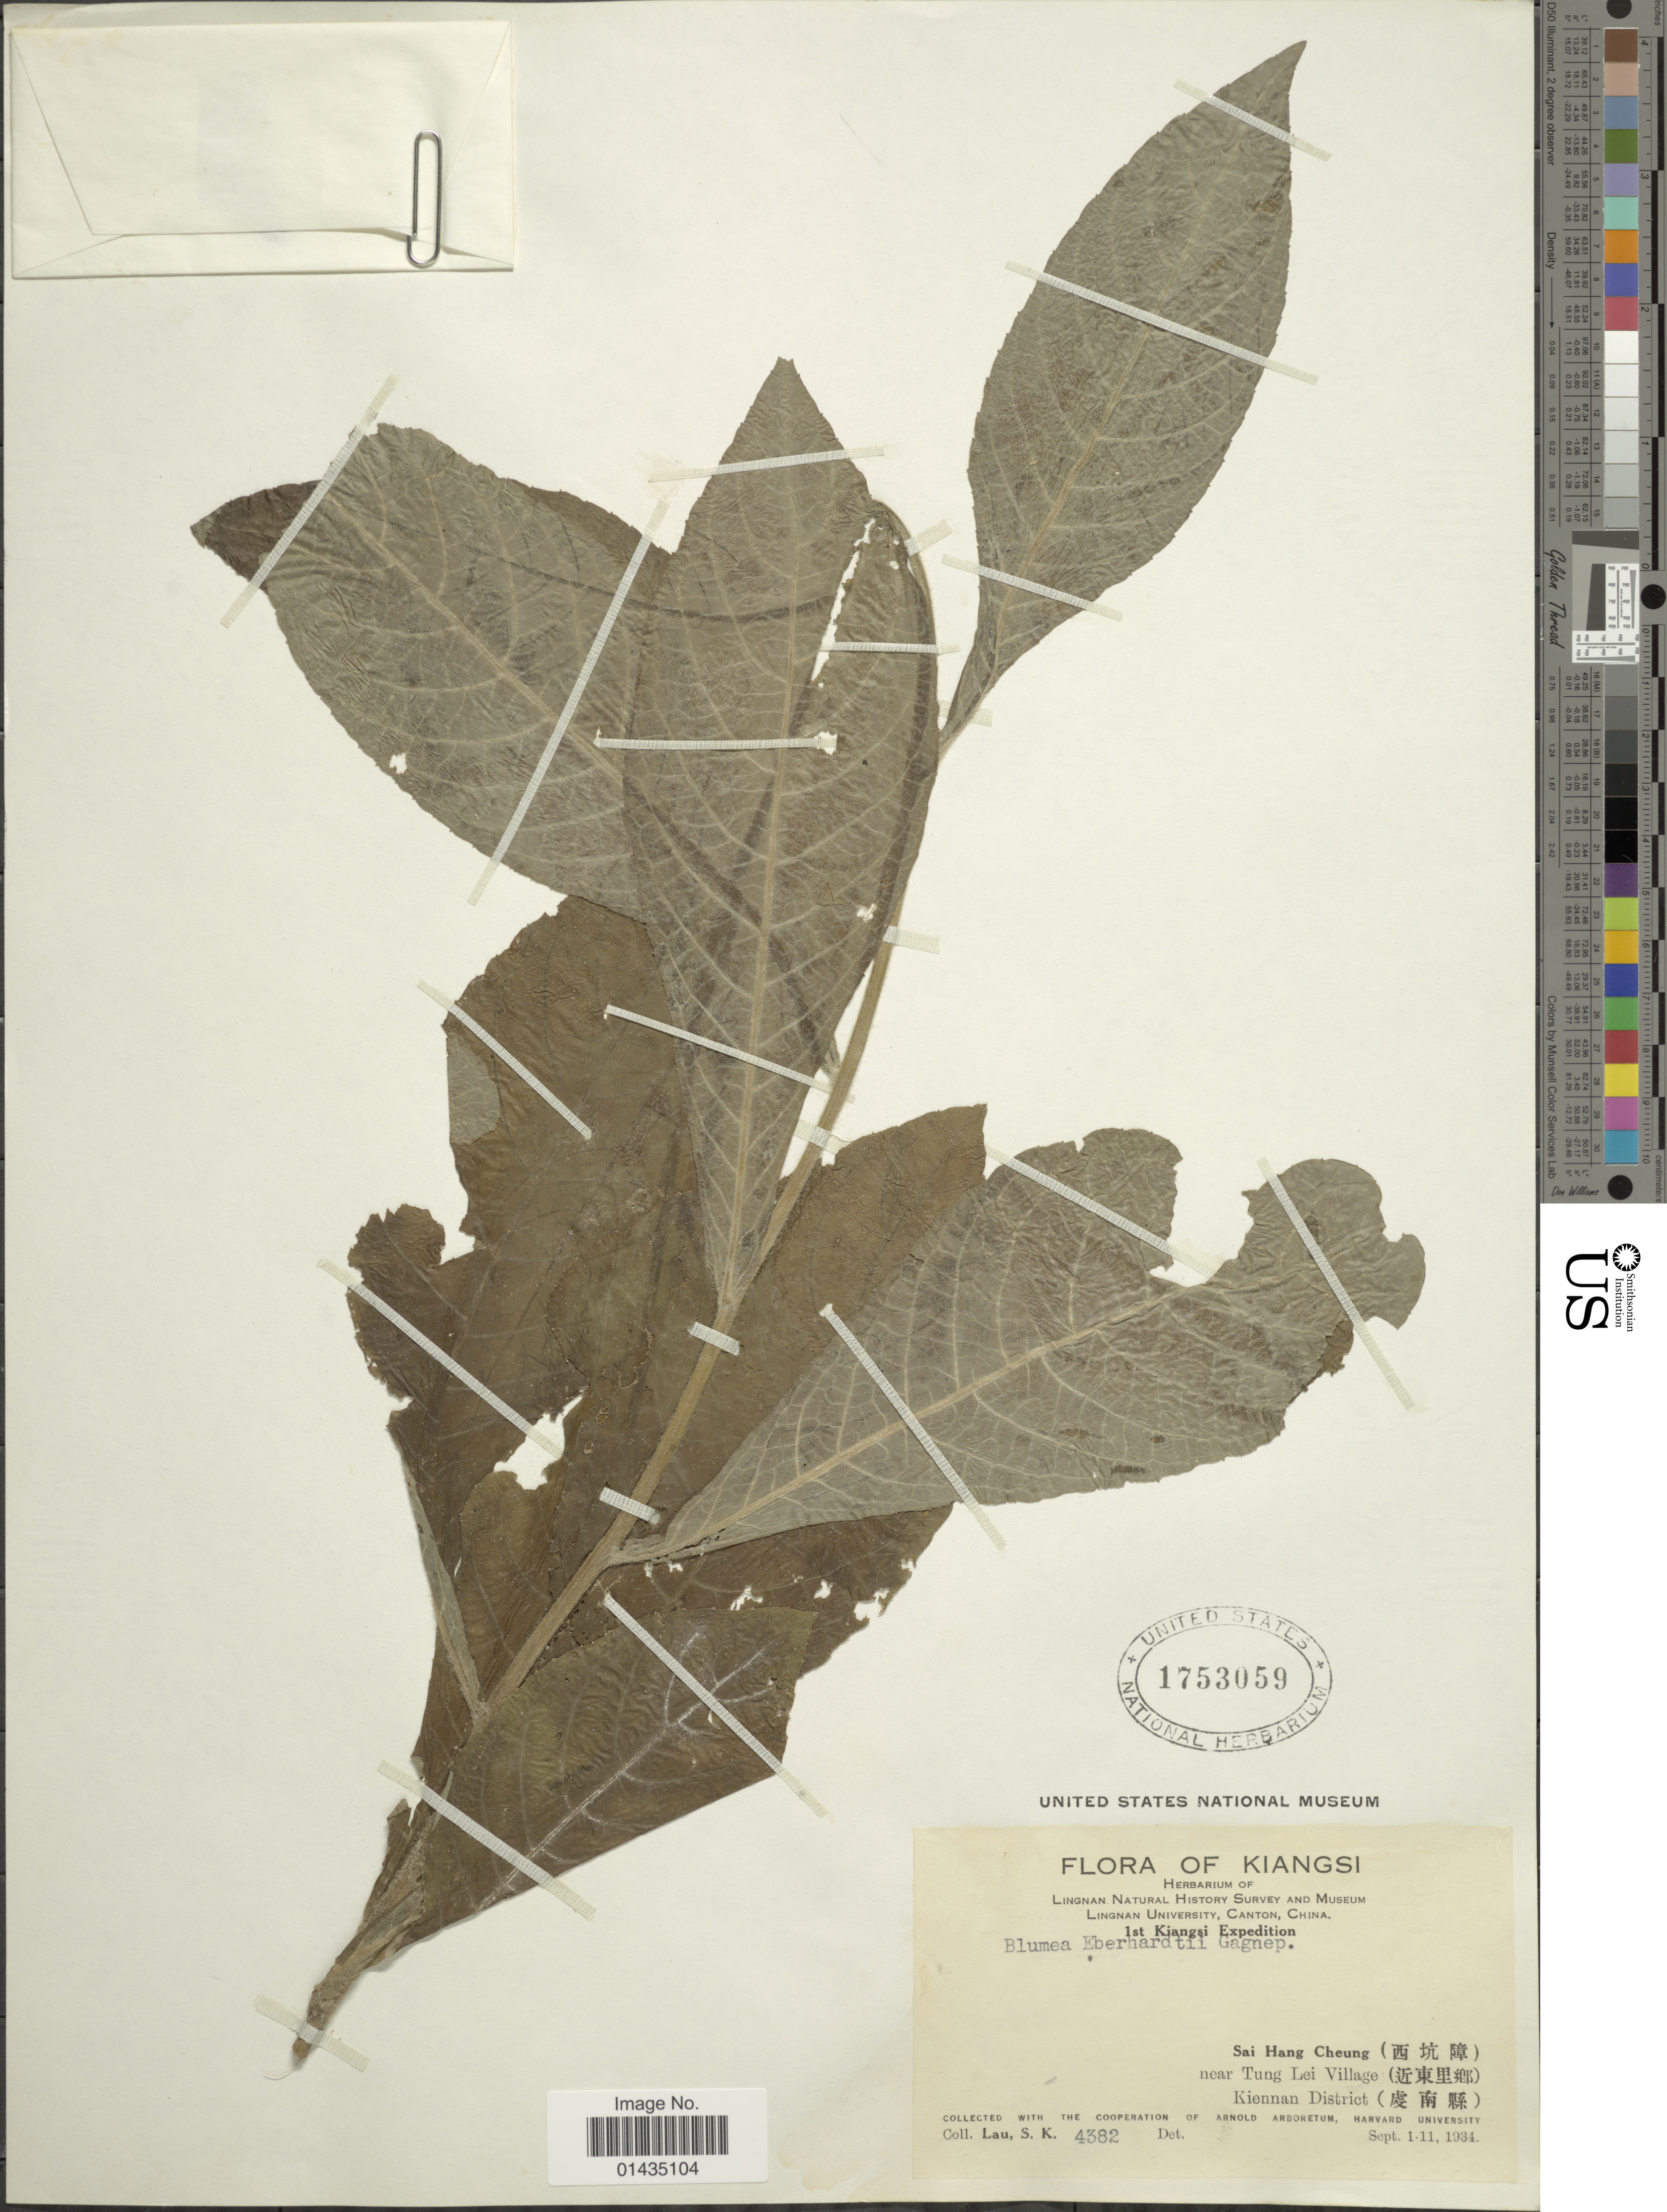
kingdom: Plantae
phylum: Tracheophyta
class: Magnoliopsida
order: Asterales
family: Asteraceae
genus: Blumea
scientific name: Blumea eberhardtii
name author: Gagnep.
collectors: S. K. Lau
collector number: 4383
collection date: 1934-09-01/1934-09-11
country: China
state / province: Jiangxi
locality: Sai Hang Cheung near Tung Lei Village, Kiennan District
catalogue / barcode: US 1753059